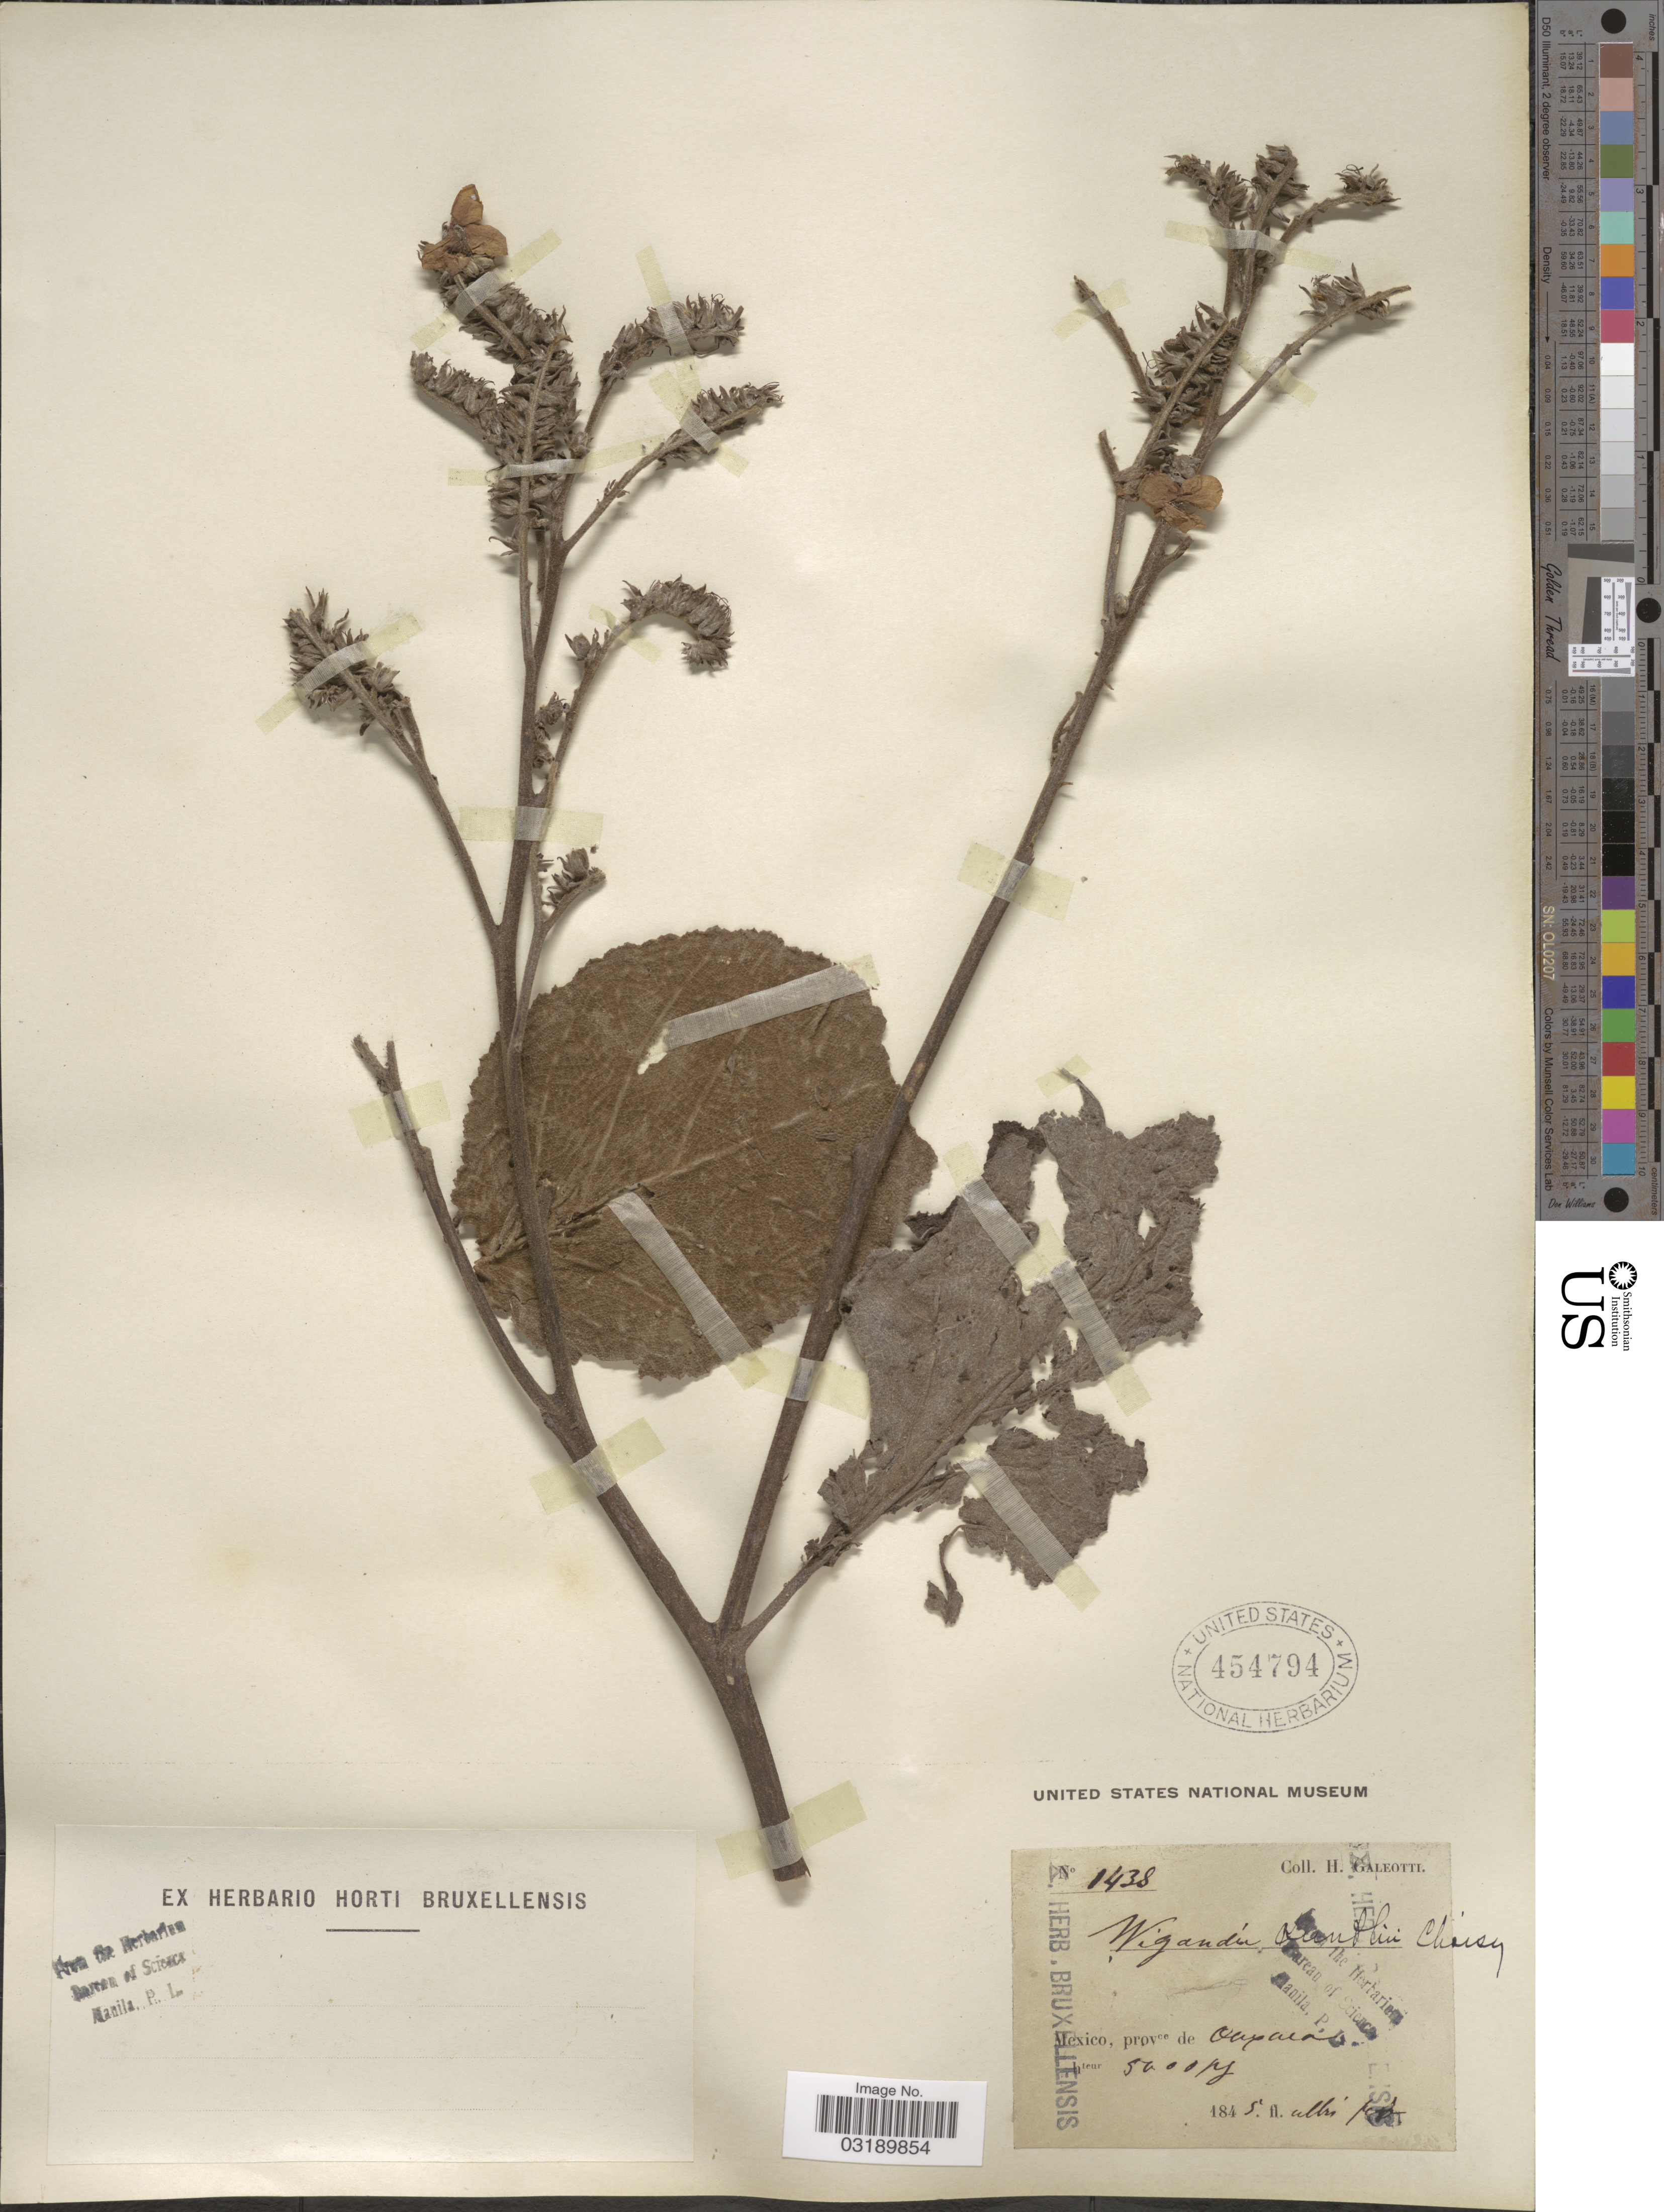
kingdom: Plantae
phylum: Tracheophyta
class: Magnoliopsida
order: Boraginales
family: Namaceae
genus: Wigandia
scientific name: Wigandia kunthii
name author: Choisy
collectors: H. G. Galeotti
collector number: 1438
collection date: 1845-04/1845-10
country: Mexico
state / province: Oaxaca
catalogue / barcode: US 454794